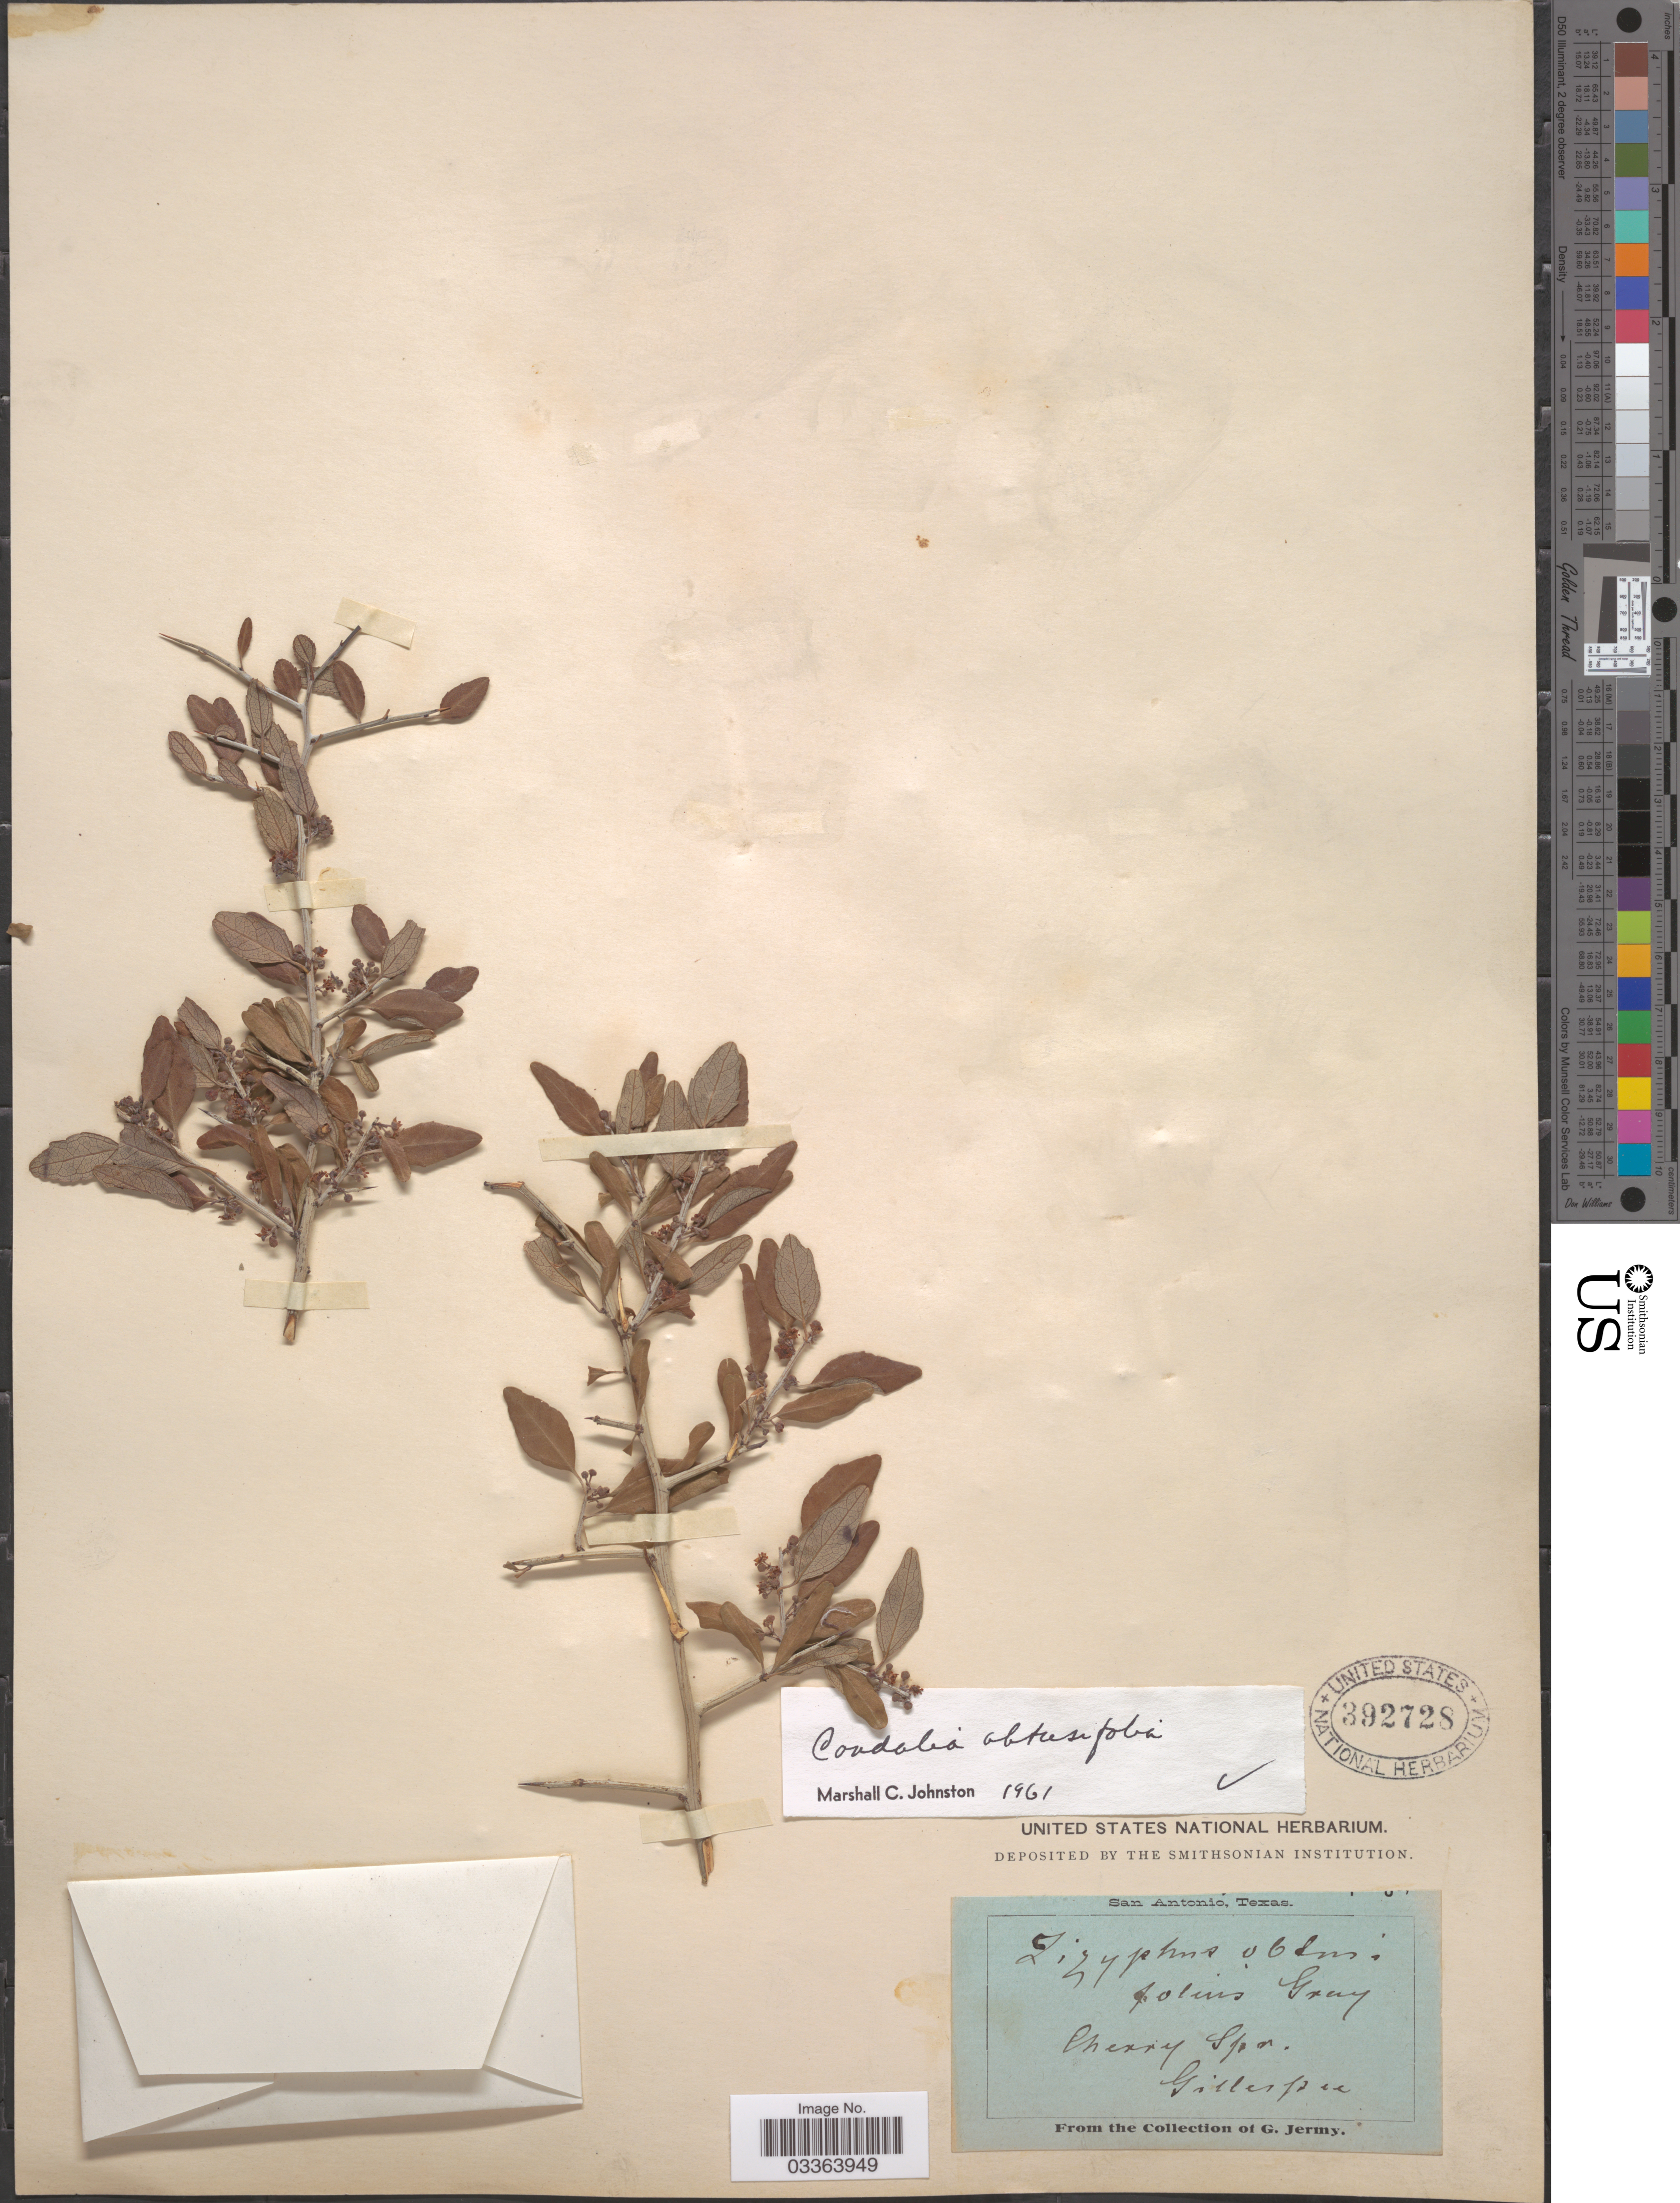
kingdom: Plantae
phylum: Tracheophyta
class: Magnoliopsida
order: Rosales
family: Rhamnaceae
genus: Sarcomphalus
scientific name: Sarcomphalus obtusifolius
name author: (Hook. ex Torr. & A. Gray) Hauenschild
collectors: G. Jermy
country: United States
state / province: Texas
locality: Cherry Spr. Gillespie.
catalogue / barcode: US 392728